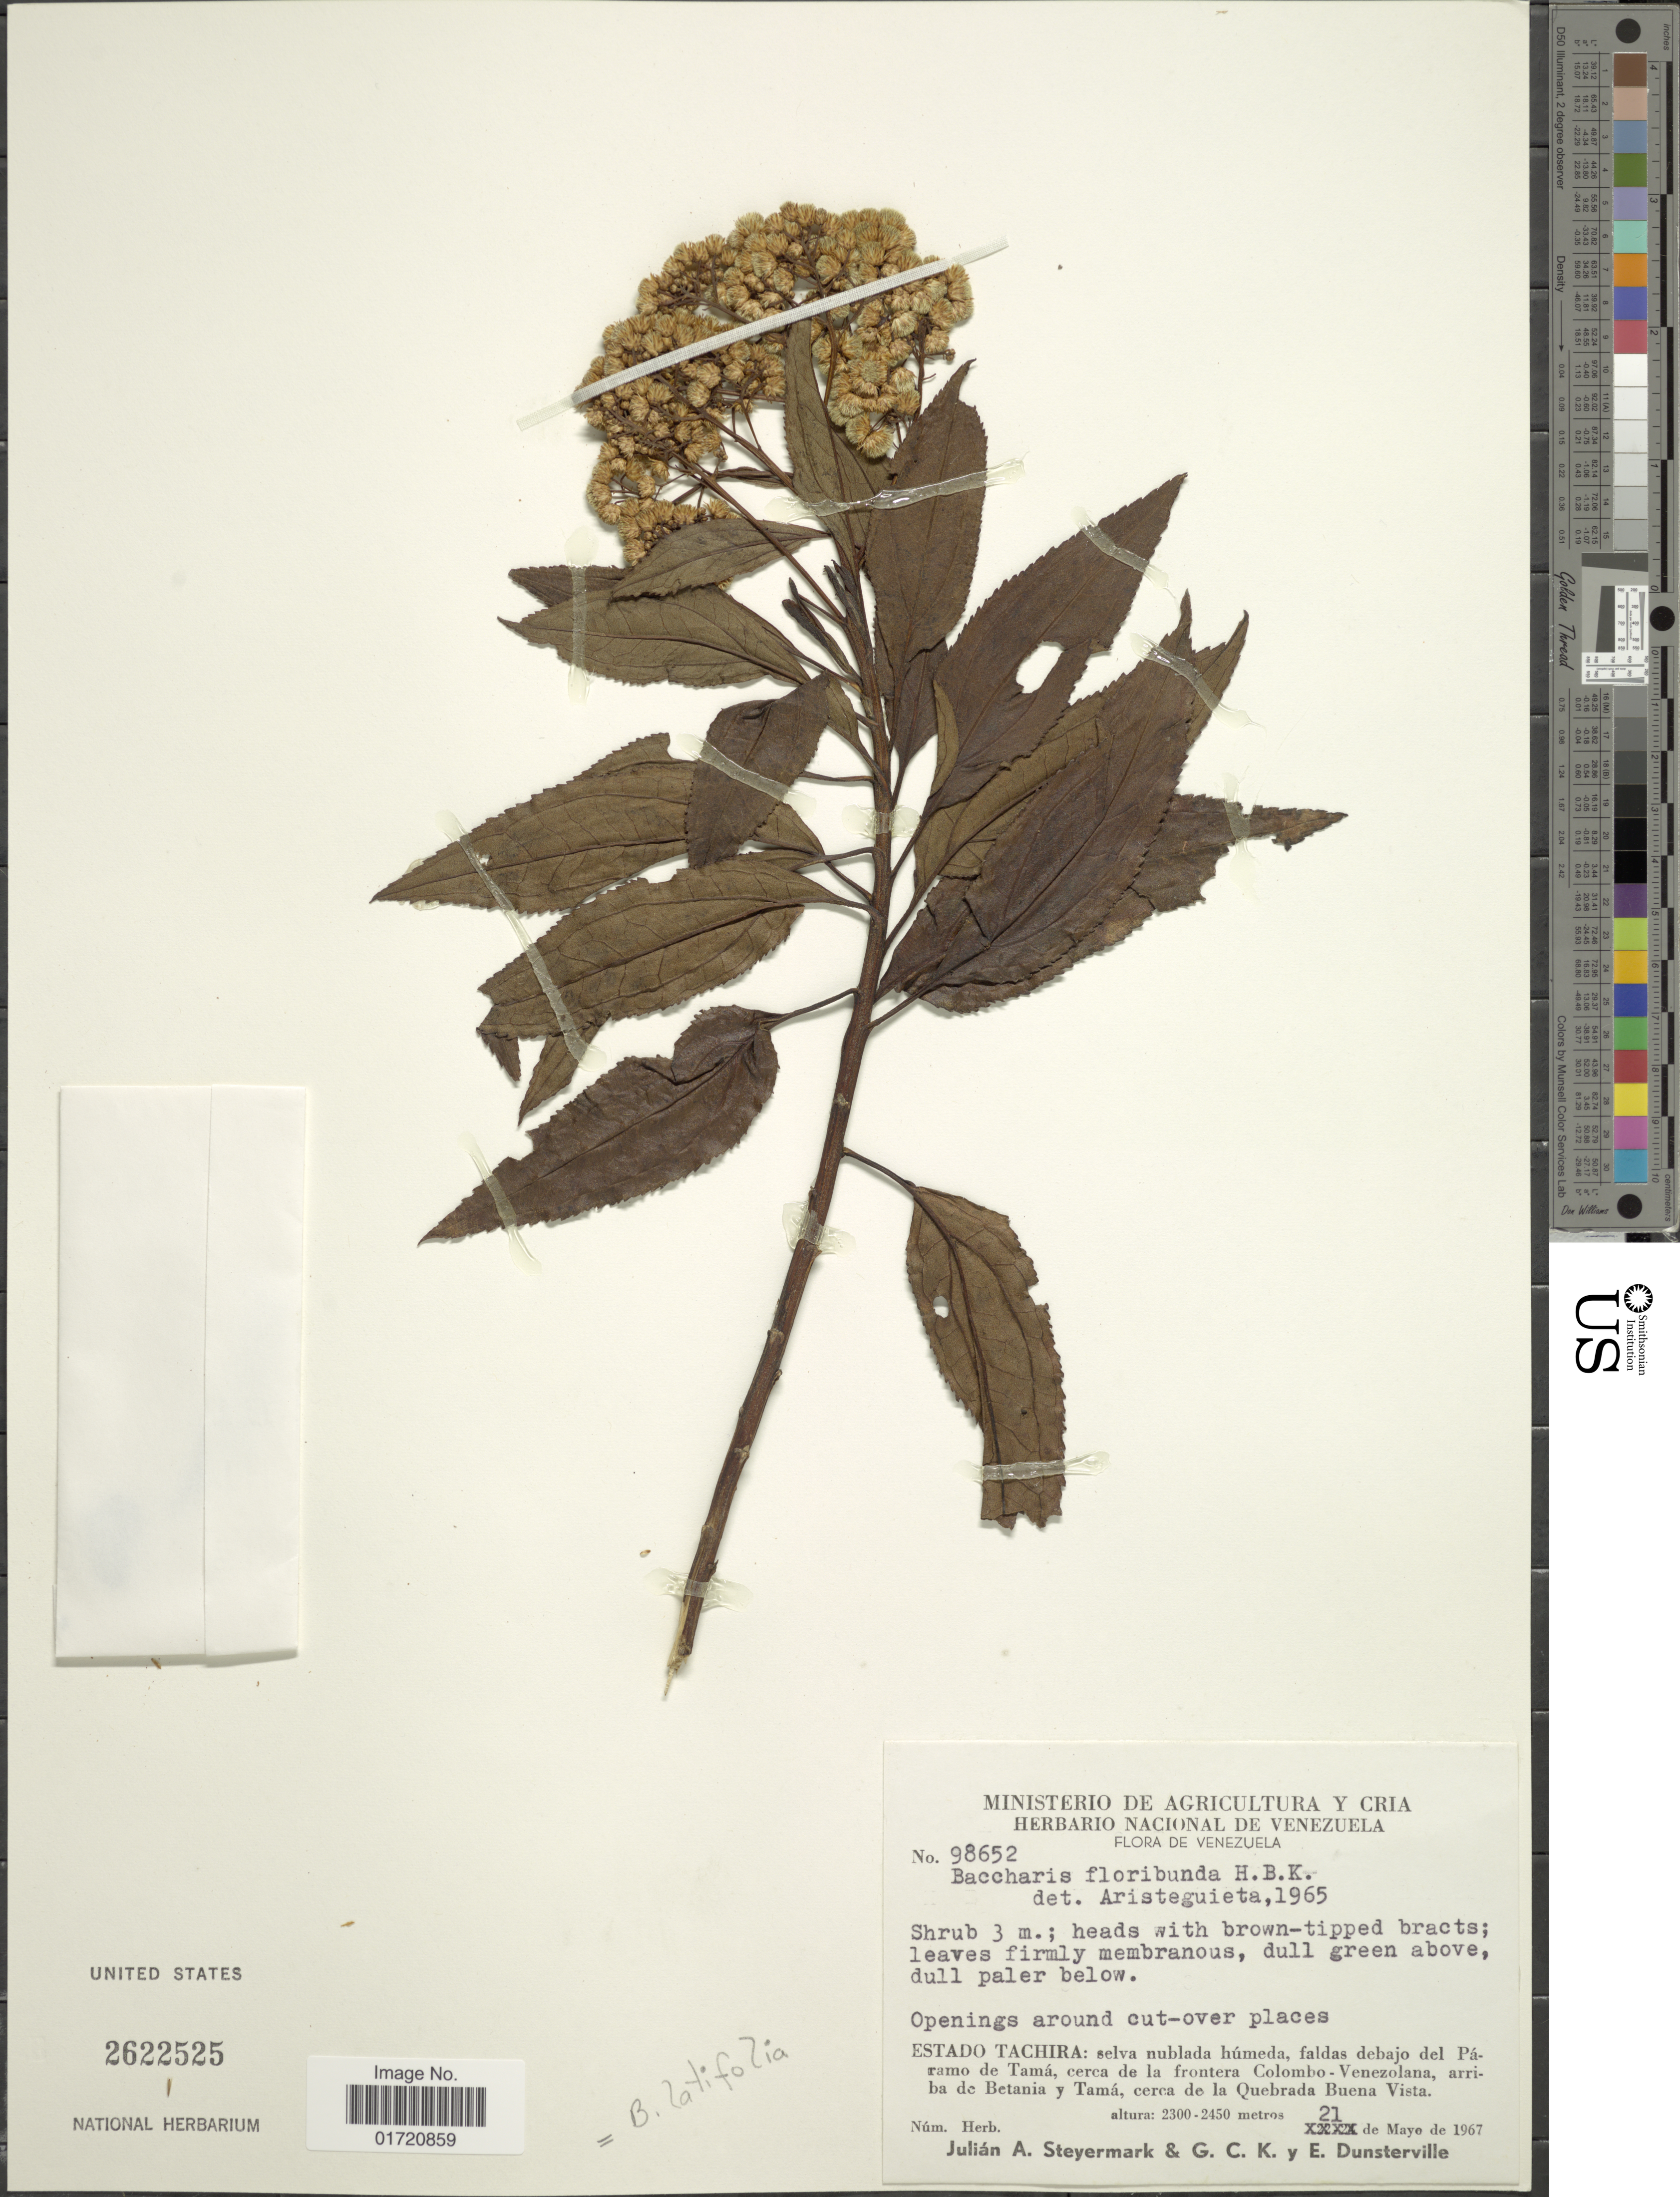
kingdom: Plantae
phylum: Tracheophyta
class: Magnoliopsida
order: Asterales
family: Asteraceae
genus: Baccharis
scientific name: Baccharis latifolia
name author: (Ruiz & Pav.) Pers.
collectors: J. Steyermark, G. C. K. Dunsterville & E. Dunsterville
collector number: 98652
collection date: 1967-05-21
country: Venezuela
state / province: Tachira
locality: Paramo de Tama, cerca de la frontera Colombo-Venezolana, arriba de Betania y Tama, cerca de la Quebrada Buena Vista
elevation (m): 2300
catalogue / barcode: US 2622525